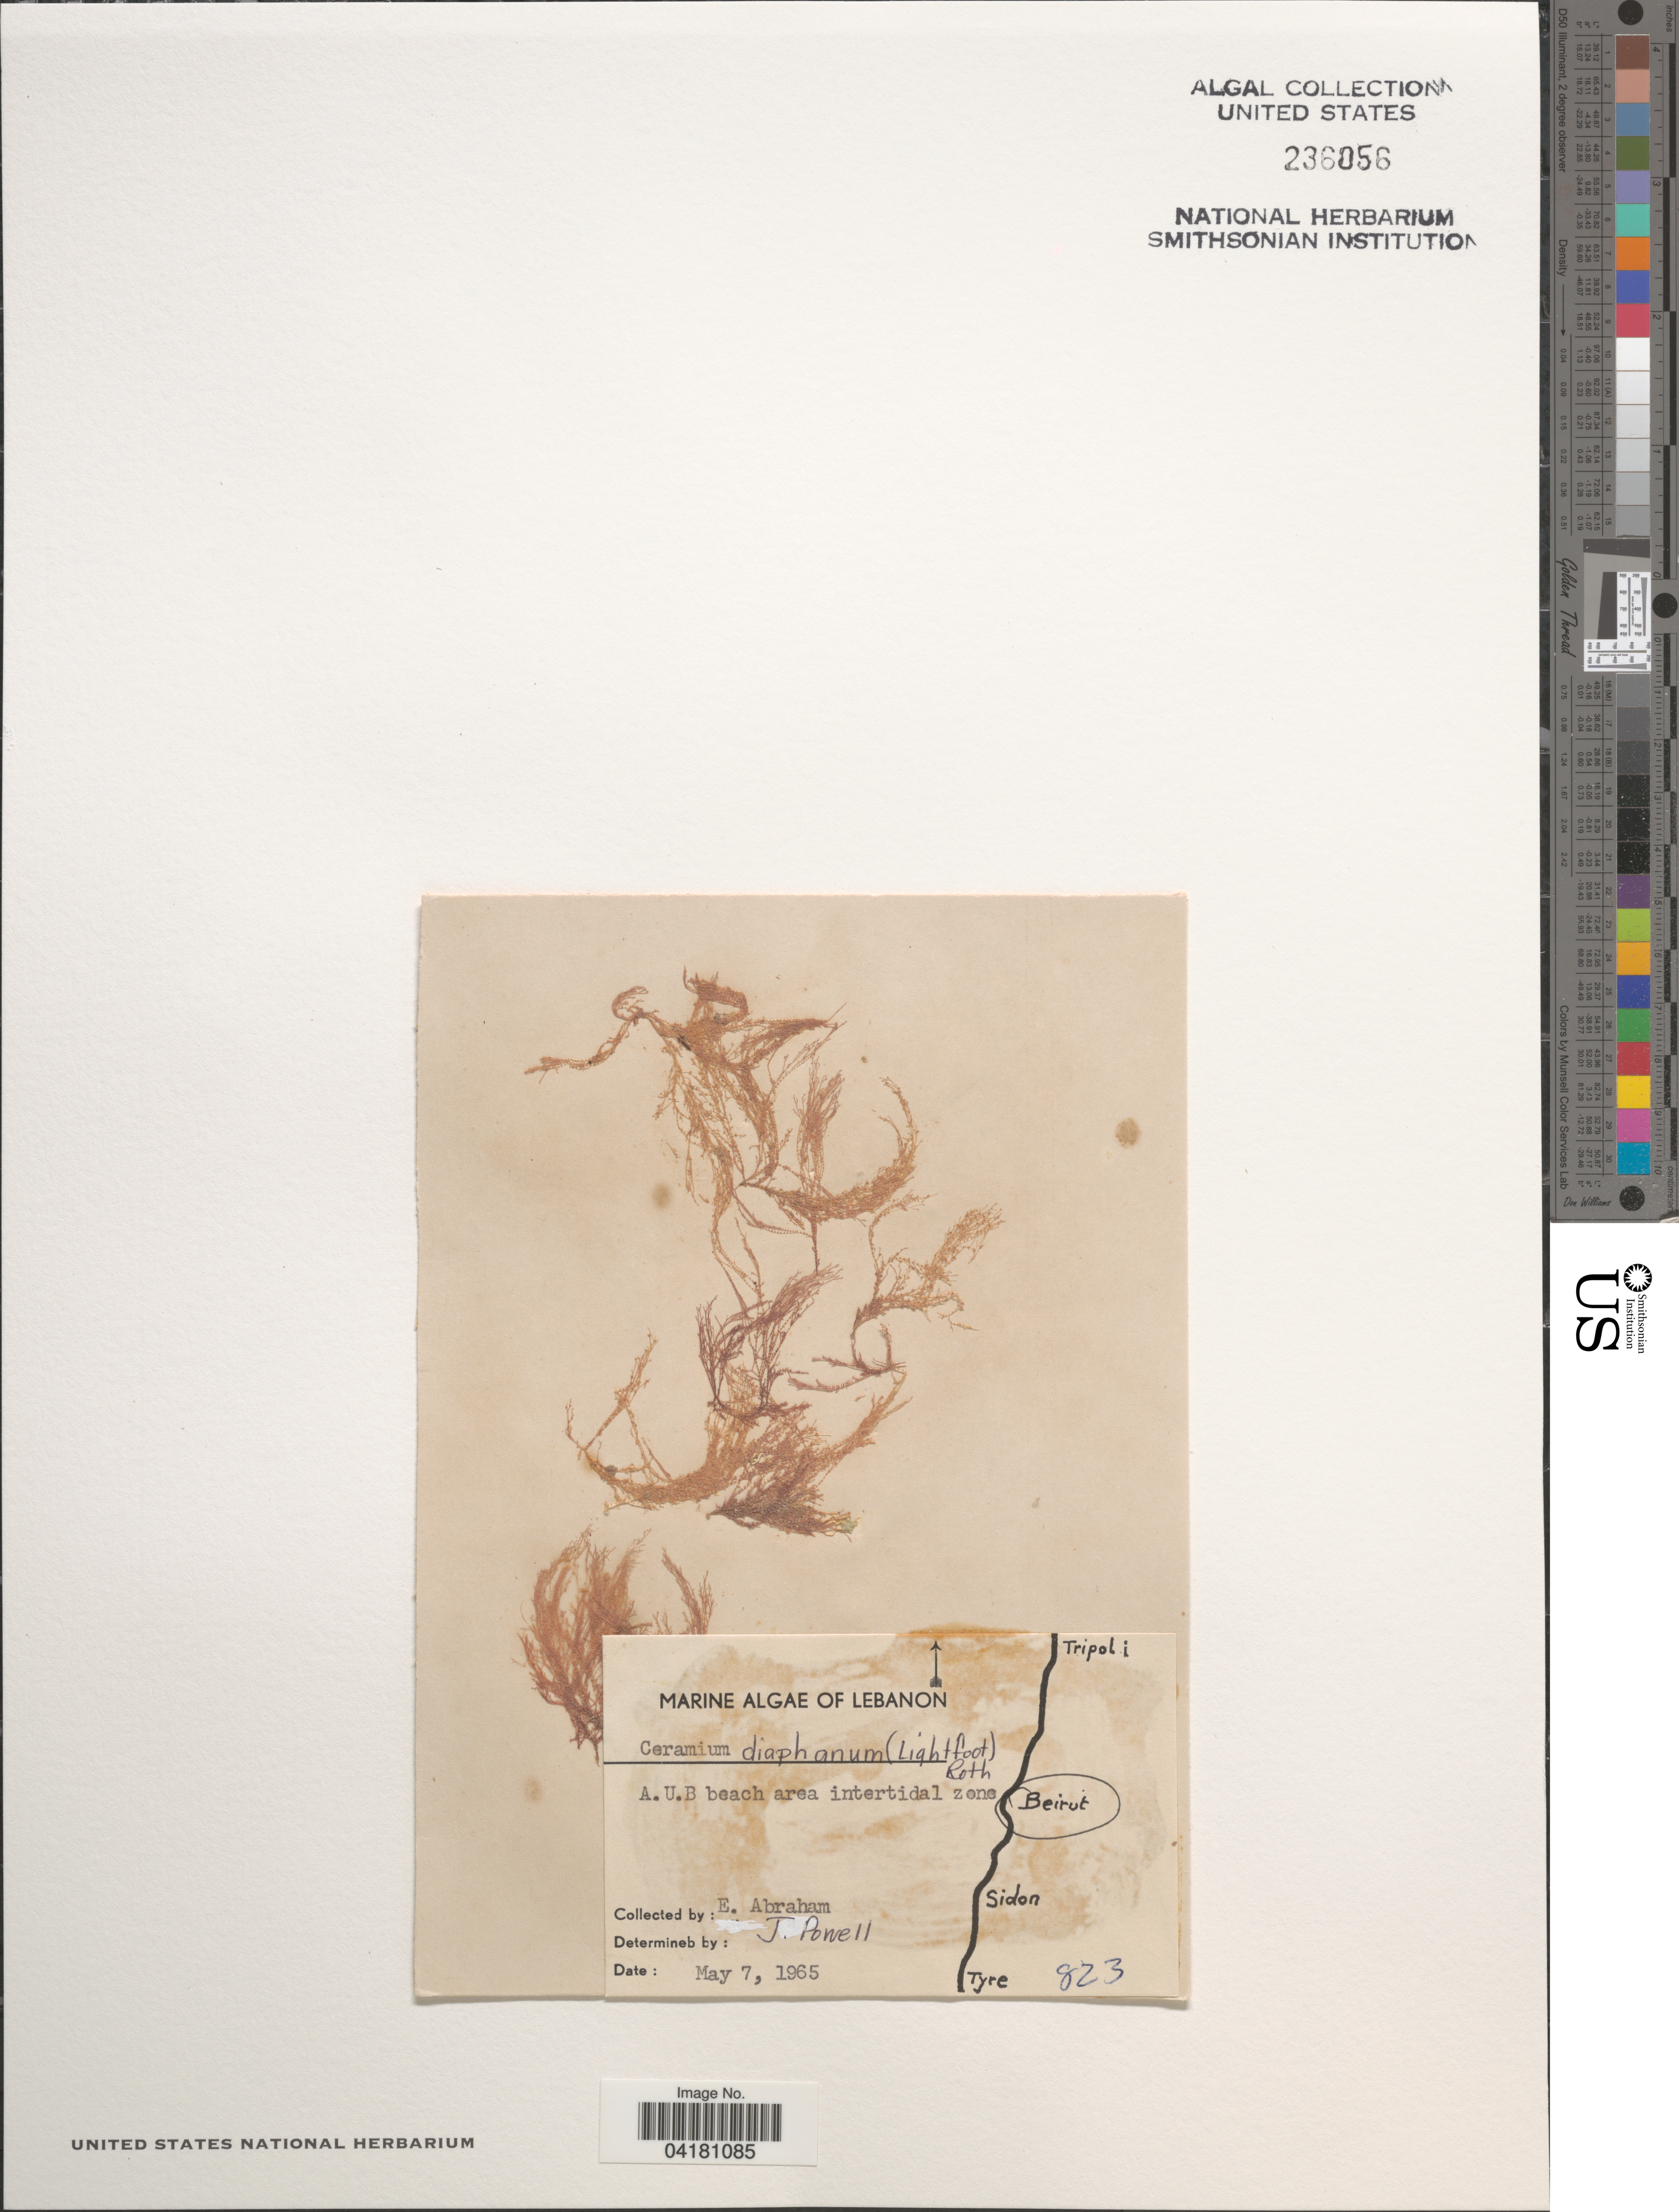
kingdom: Plantae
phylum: Rhodophyta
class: Florideophyceae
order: Ceramiales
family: Ceramiaceae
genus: Ceramium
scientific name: Ceramium diaphanum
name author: (Lightf.) Roth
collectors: E. Abraham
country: Lebanon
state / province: Beyrouth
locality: A.U.B beach area intertidal zone. Beirut.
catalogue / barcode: US 236056